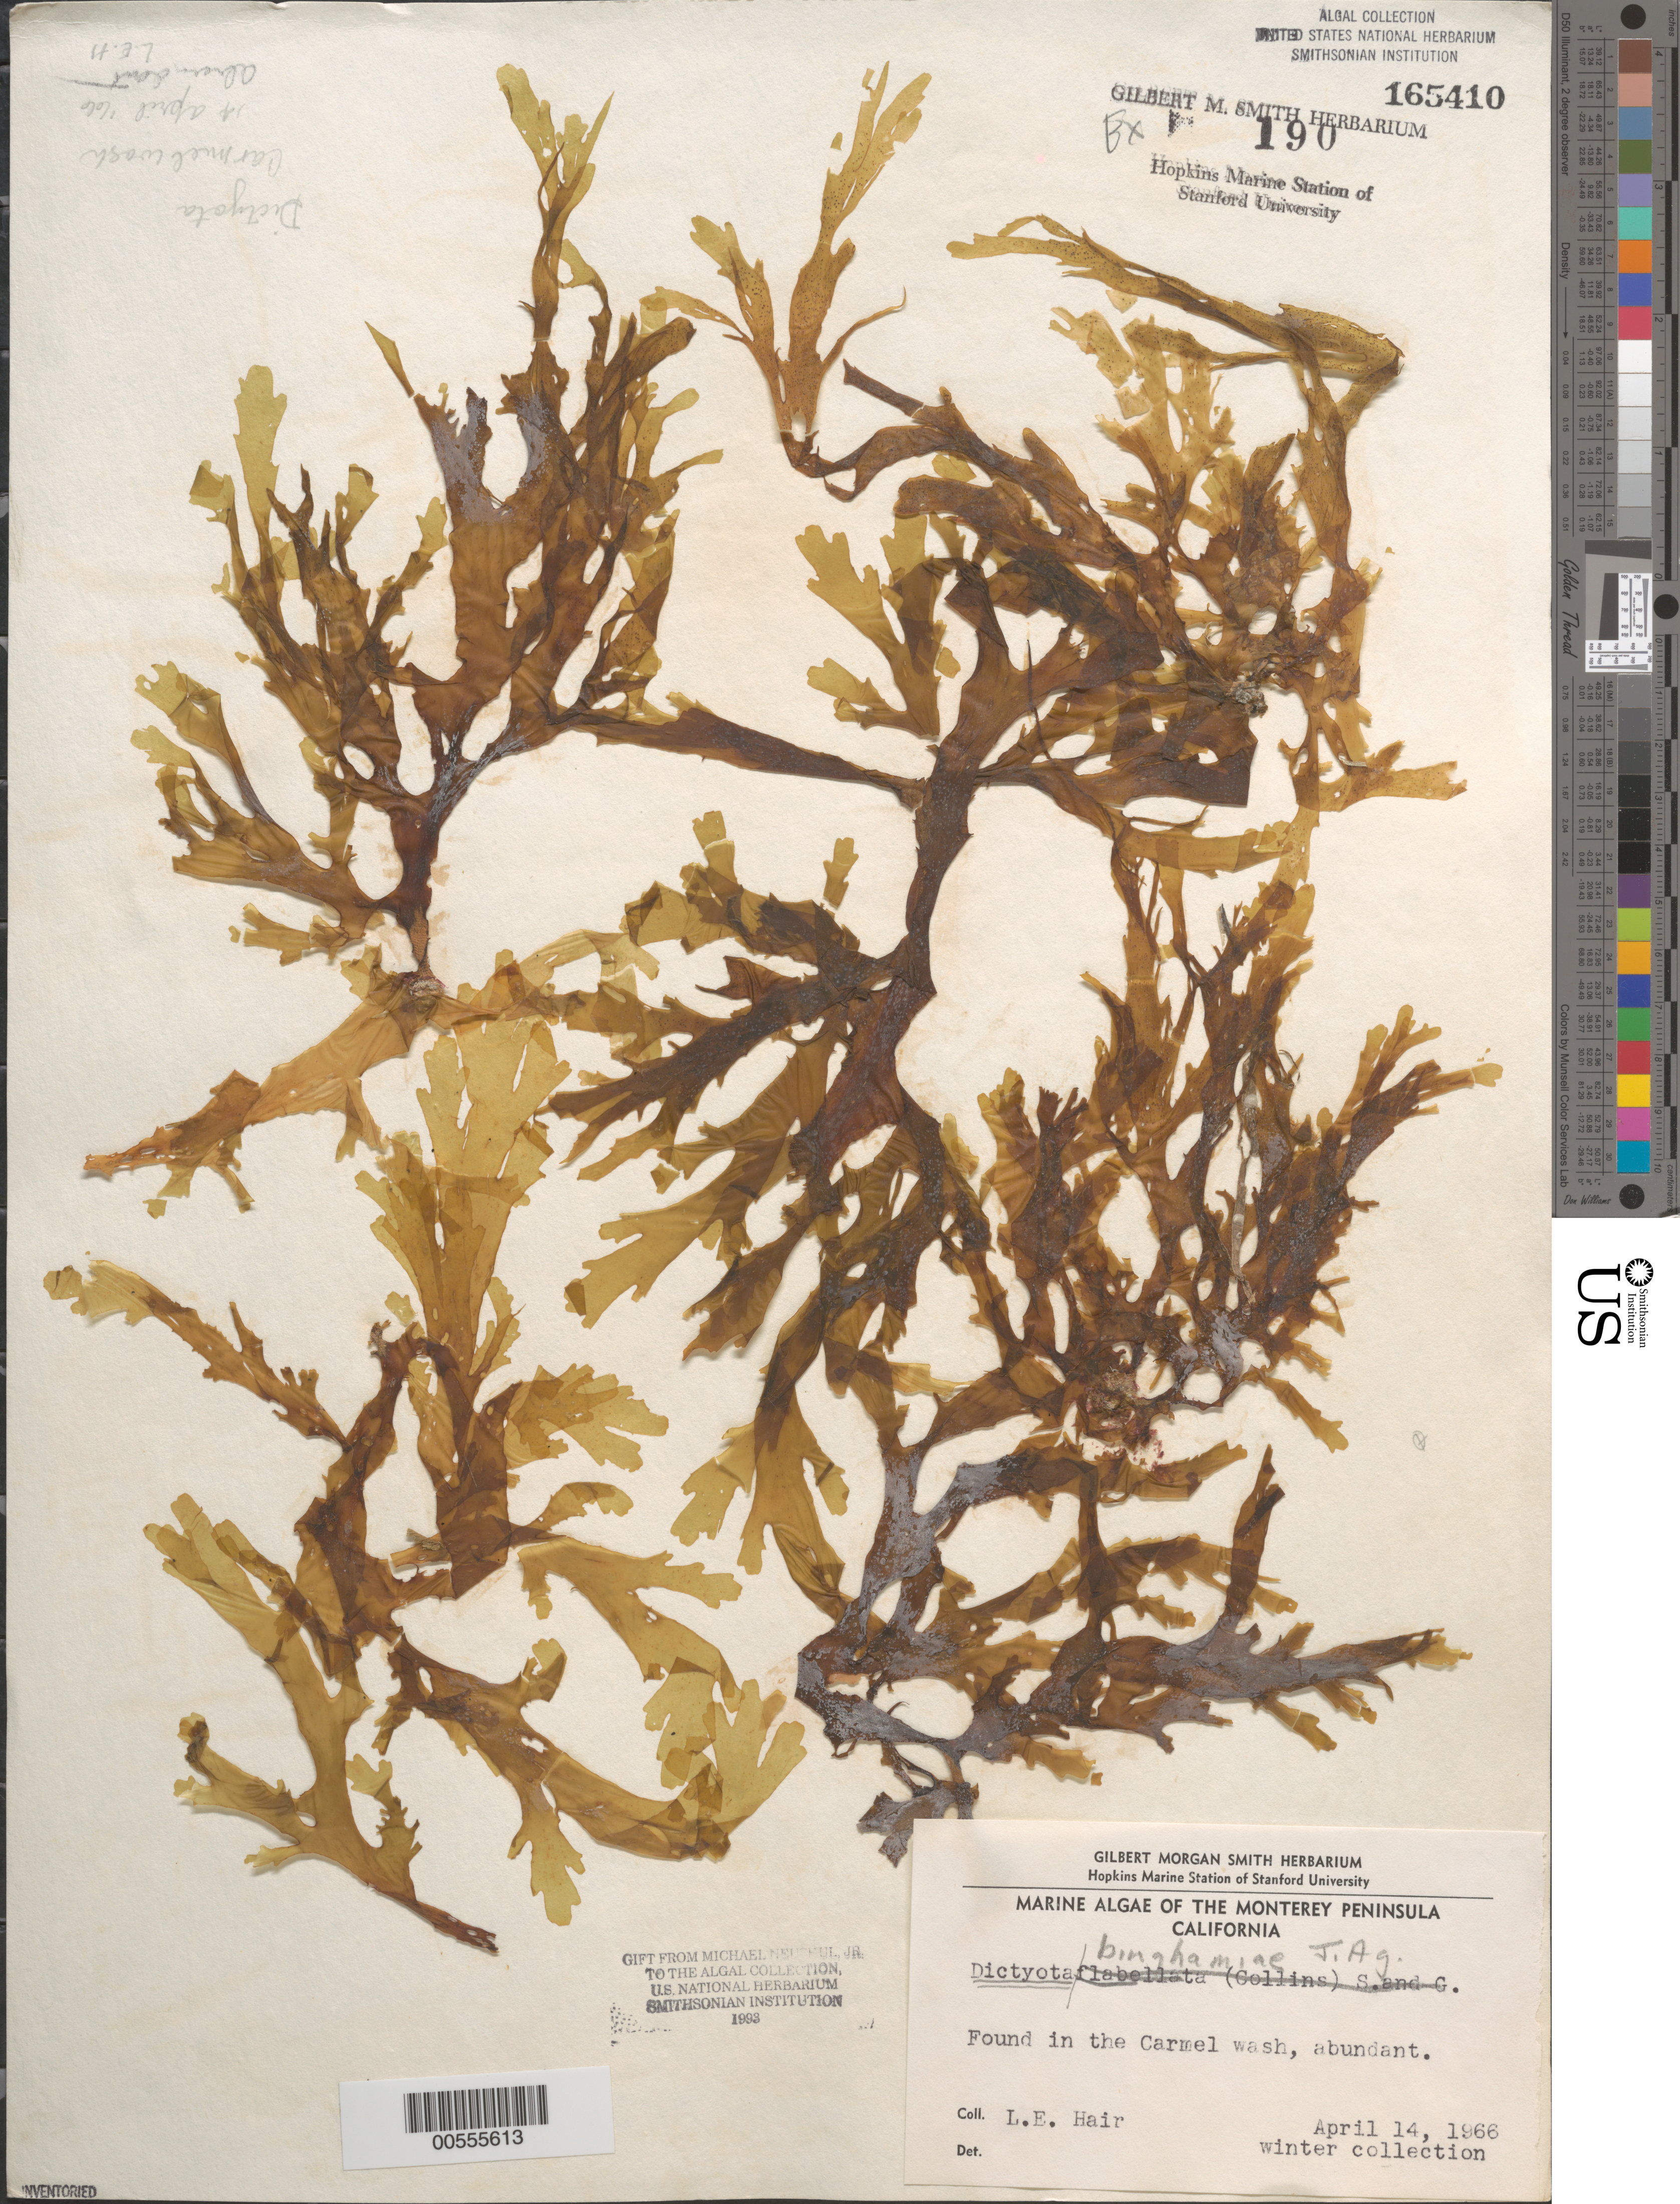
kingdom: Chromista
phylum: Ochrophyta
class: Phaeophyceae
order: Dictyotales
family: Dictyotaceae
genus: Dictyota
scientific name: Dictyota binghamiae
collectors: L. Hair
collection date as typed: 14 Apr 1966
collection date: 1966-04-14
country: United States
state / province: California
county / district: Monterey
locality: Carmel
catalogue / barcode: US 165410